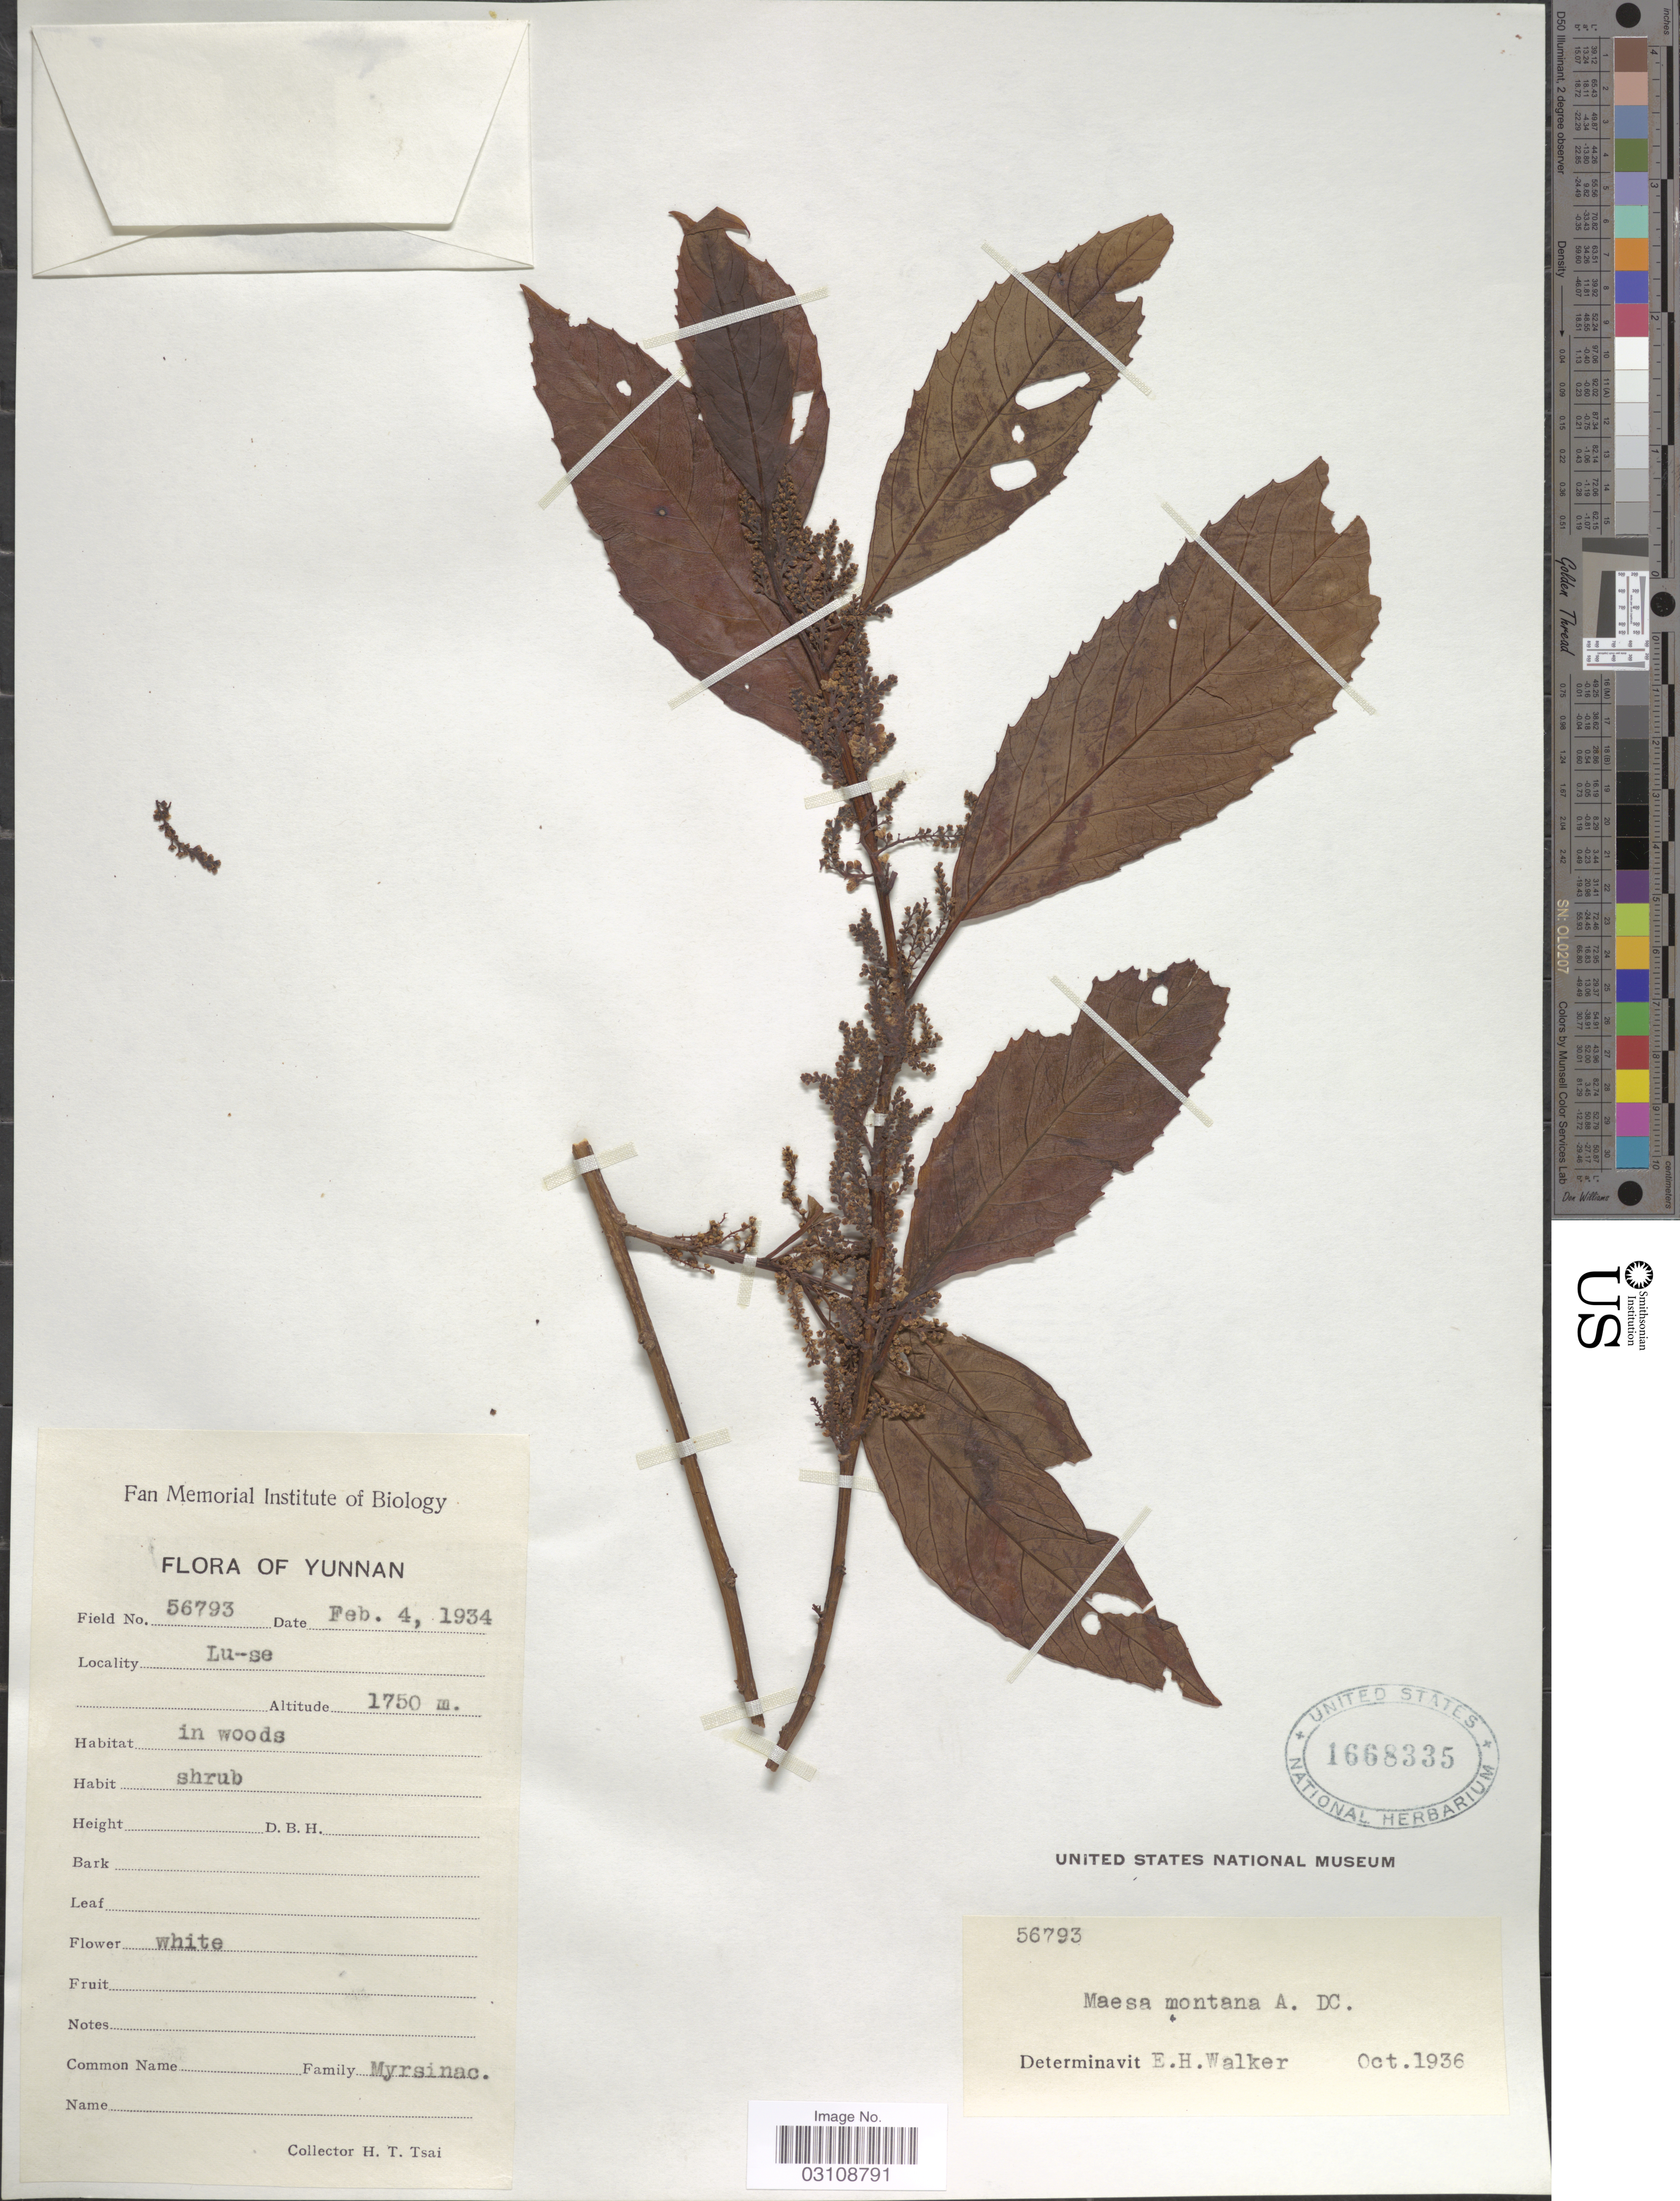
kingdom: Plantae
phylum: Tracheophyta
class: Magnoliopsida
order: Ericales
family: Primulaceae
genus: Maesa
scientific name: Maesa montana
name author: A. DC.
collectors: H. Tsai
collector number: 56793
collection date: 1934-02-04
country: China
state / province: Yunnan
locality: Lu-se.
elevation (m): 1750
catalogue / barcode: US 1668335